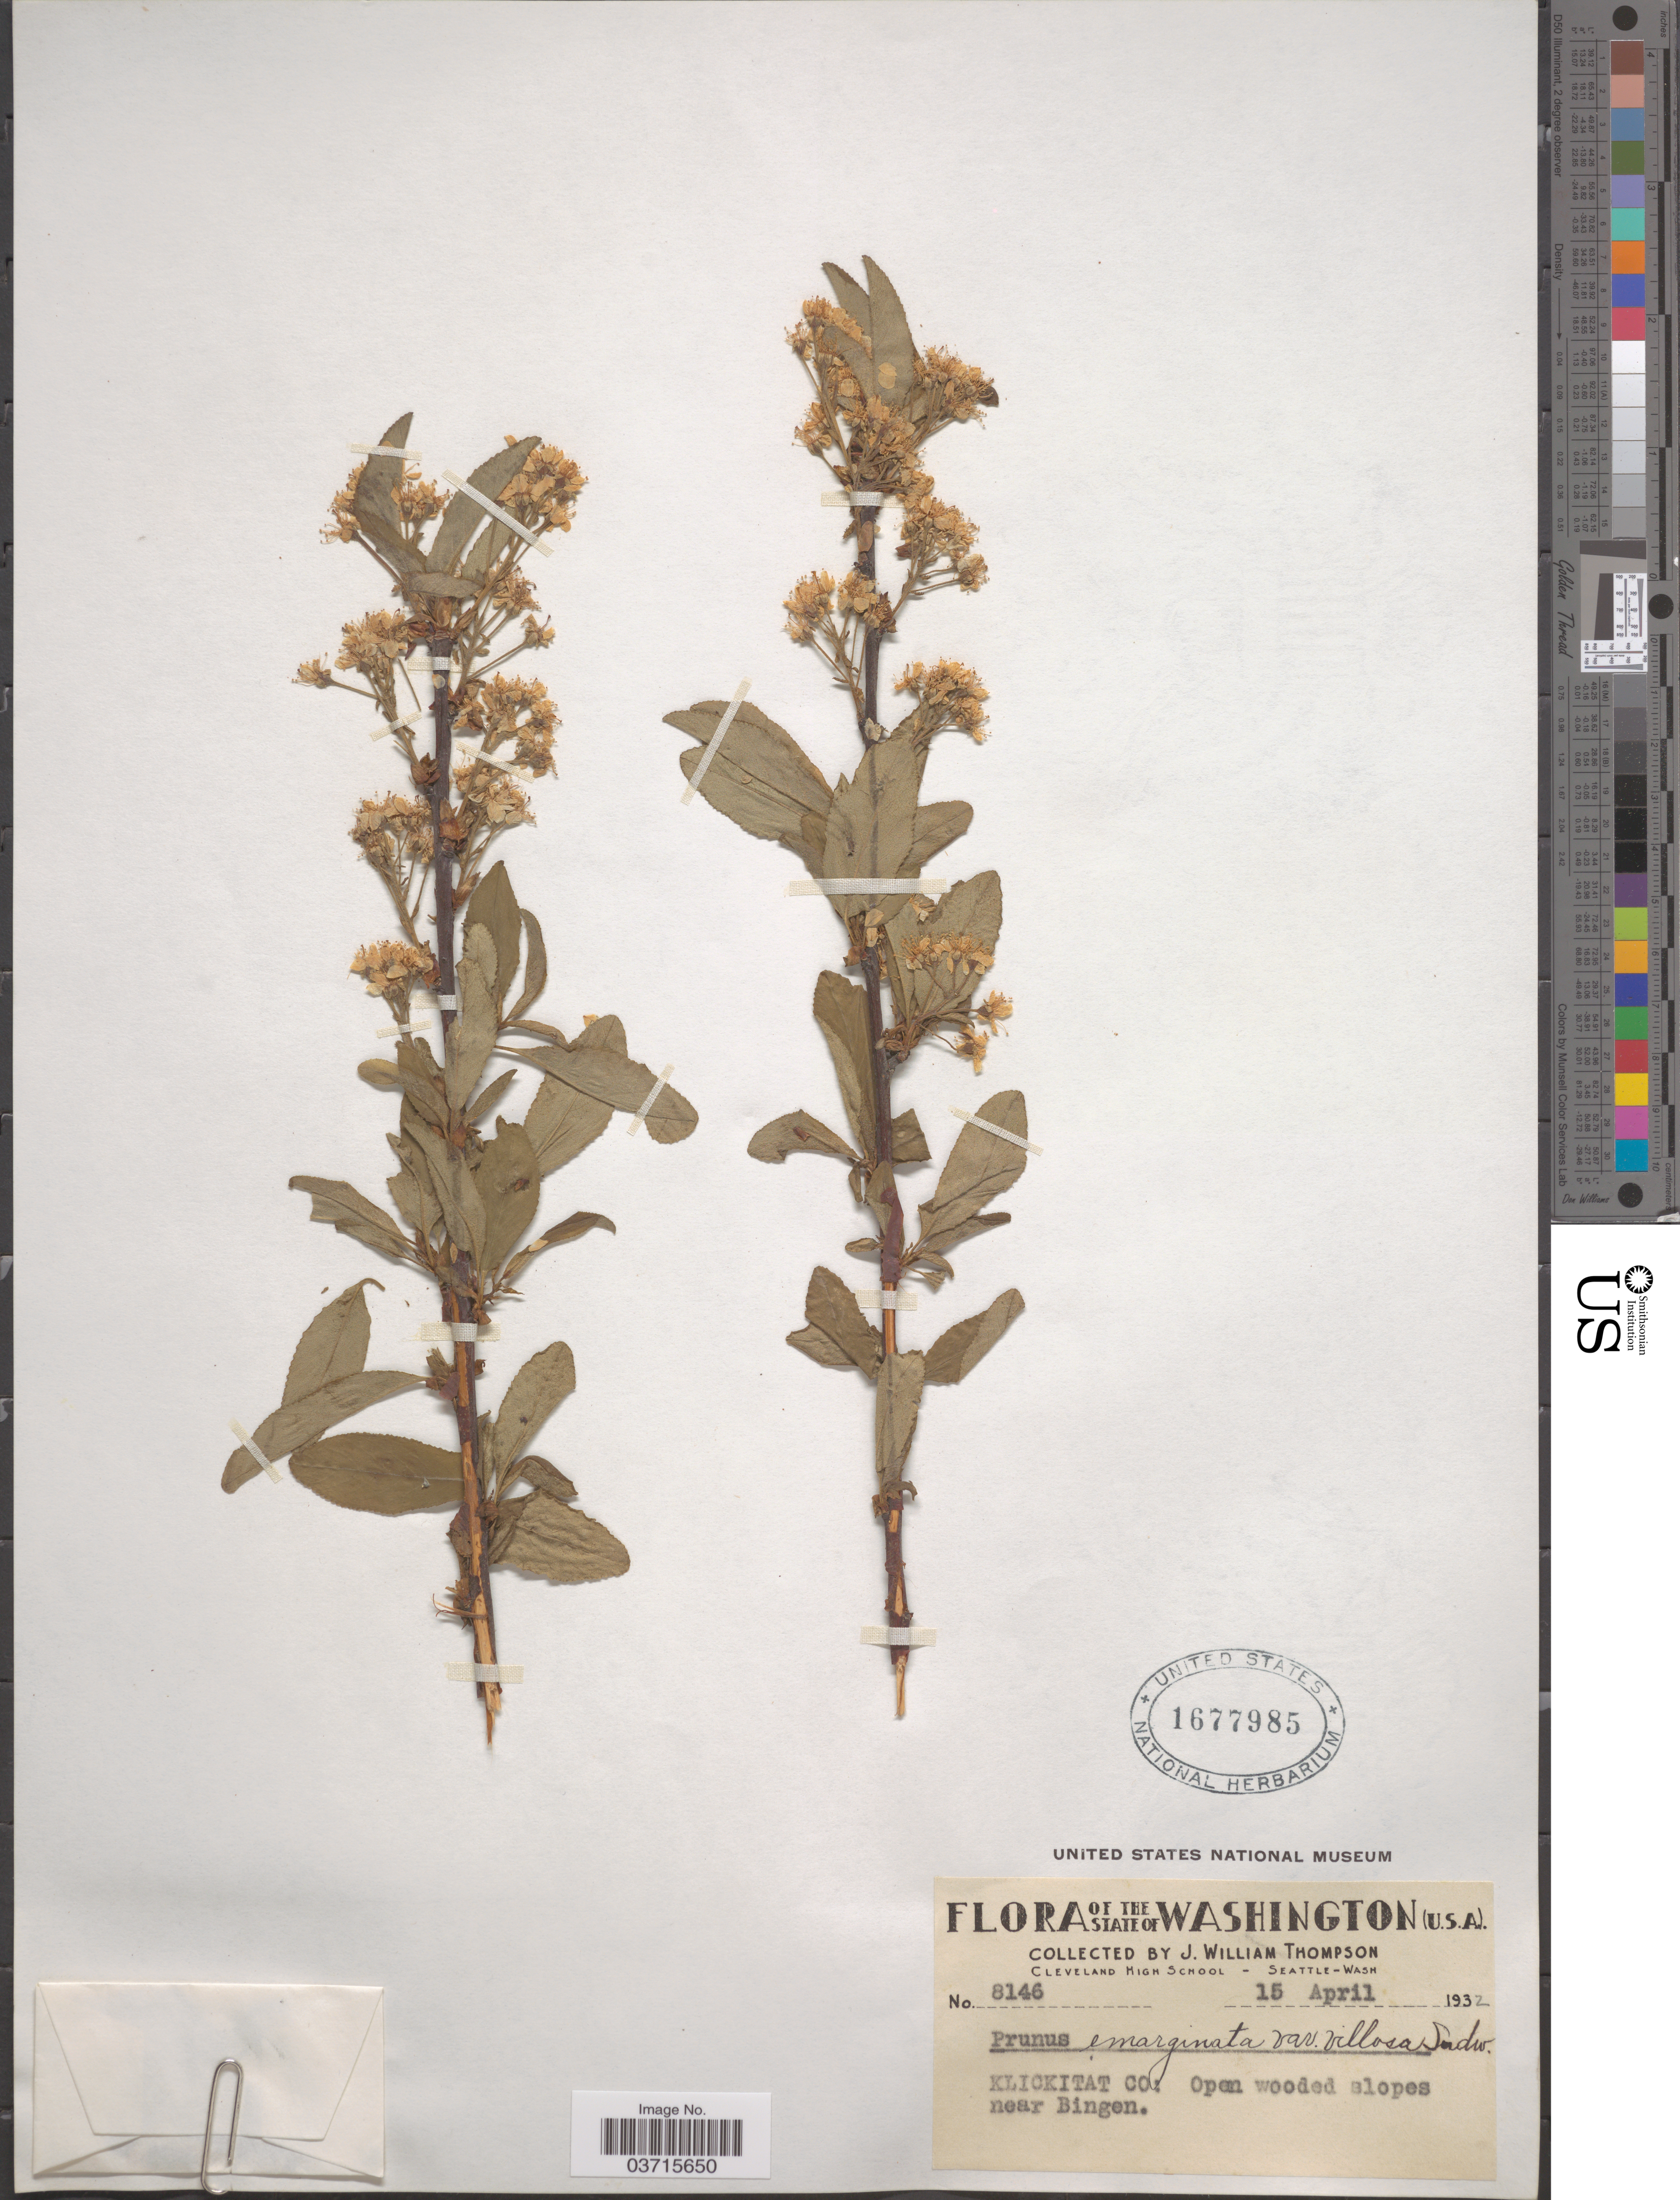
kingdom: Plantae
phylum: Tracheophyta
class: Magnoliopsida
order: Rosales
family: Rosaceae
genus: Prunus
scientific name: Prunus emarginata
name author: (Douglas ex Hook.) Eaton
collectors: J. W. Thompson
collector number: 8146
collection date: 1932-04-15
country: United States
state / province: Washington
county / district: Klickitat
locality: Klickitat Co: Open wooded slopes near Bingen.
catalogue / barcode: US 1677985